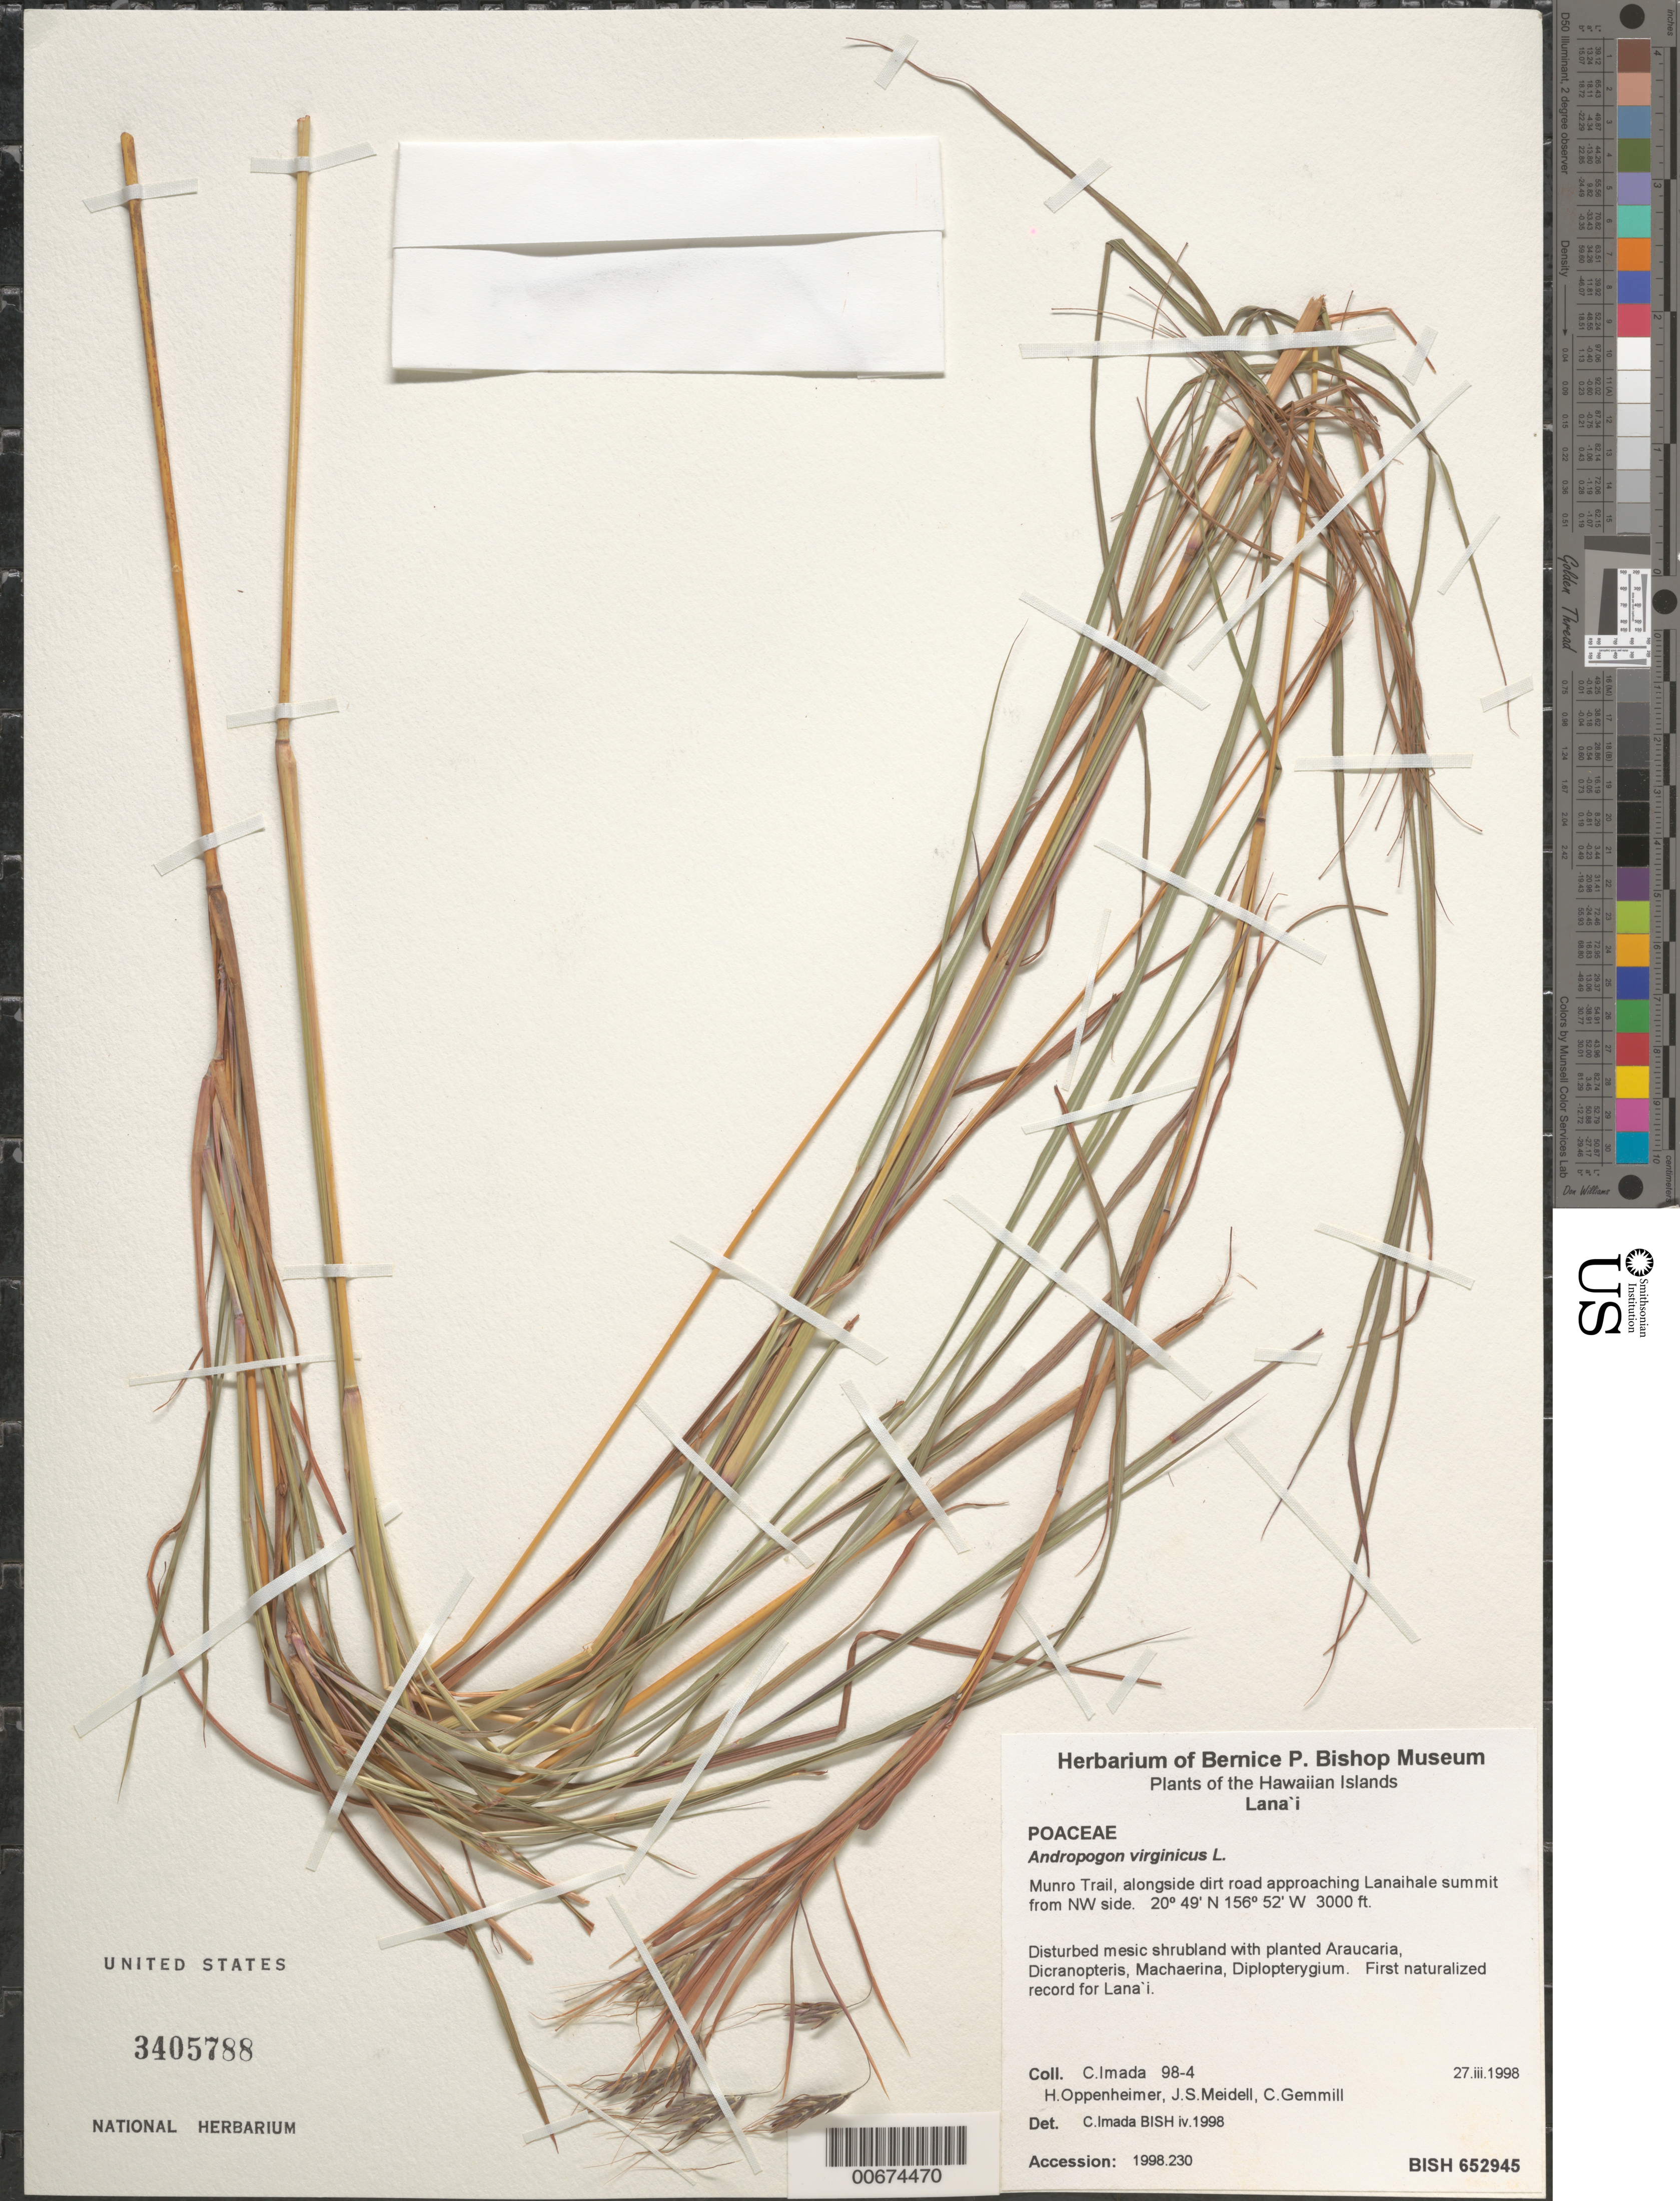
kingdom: Plantae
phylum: Tracheophyta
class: Liliopsida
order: Poales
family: Poaceae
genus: Hyparrhenia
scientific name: Hyparrhenia hirta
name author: (L.) Stapf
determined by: Herbst, D. R.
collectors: C. Imada, H. Oppenheimer, J. Meidell & C. Gemmill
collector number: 98-4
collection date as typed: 27 Mar 1998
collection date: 1998-03-27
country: United States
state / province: Hawaii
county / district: Maui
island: Lana'i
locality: Munro Trail, alongside dirt road approaching Lanaihale summit from NW side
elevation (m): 914.4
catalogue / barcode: US 3405788